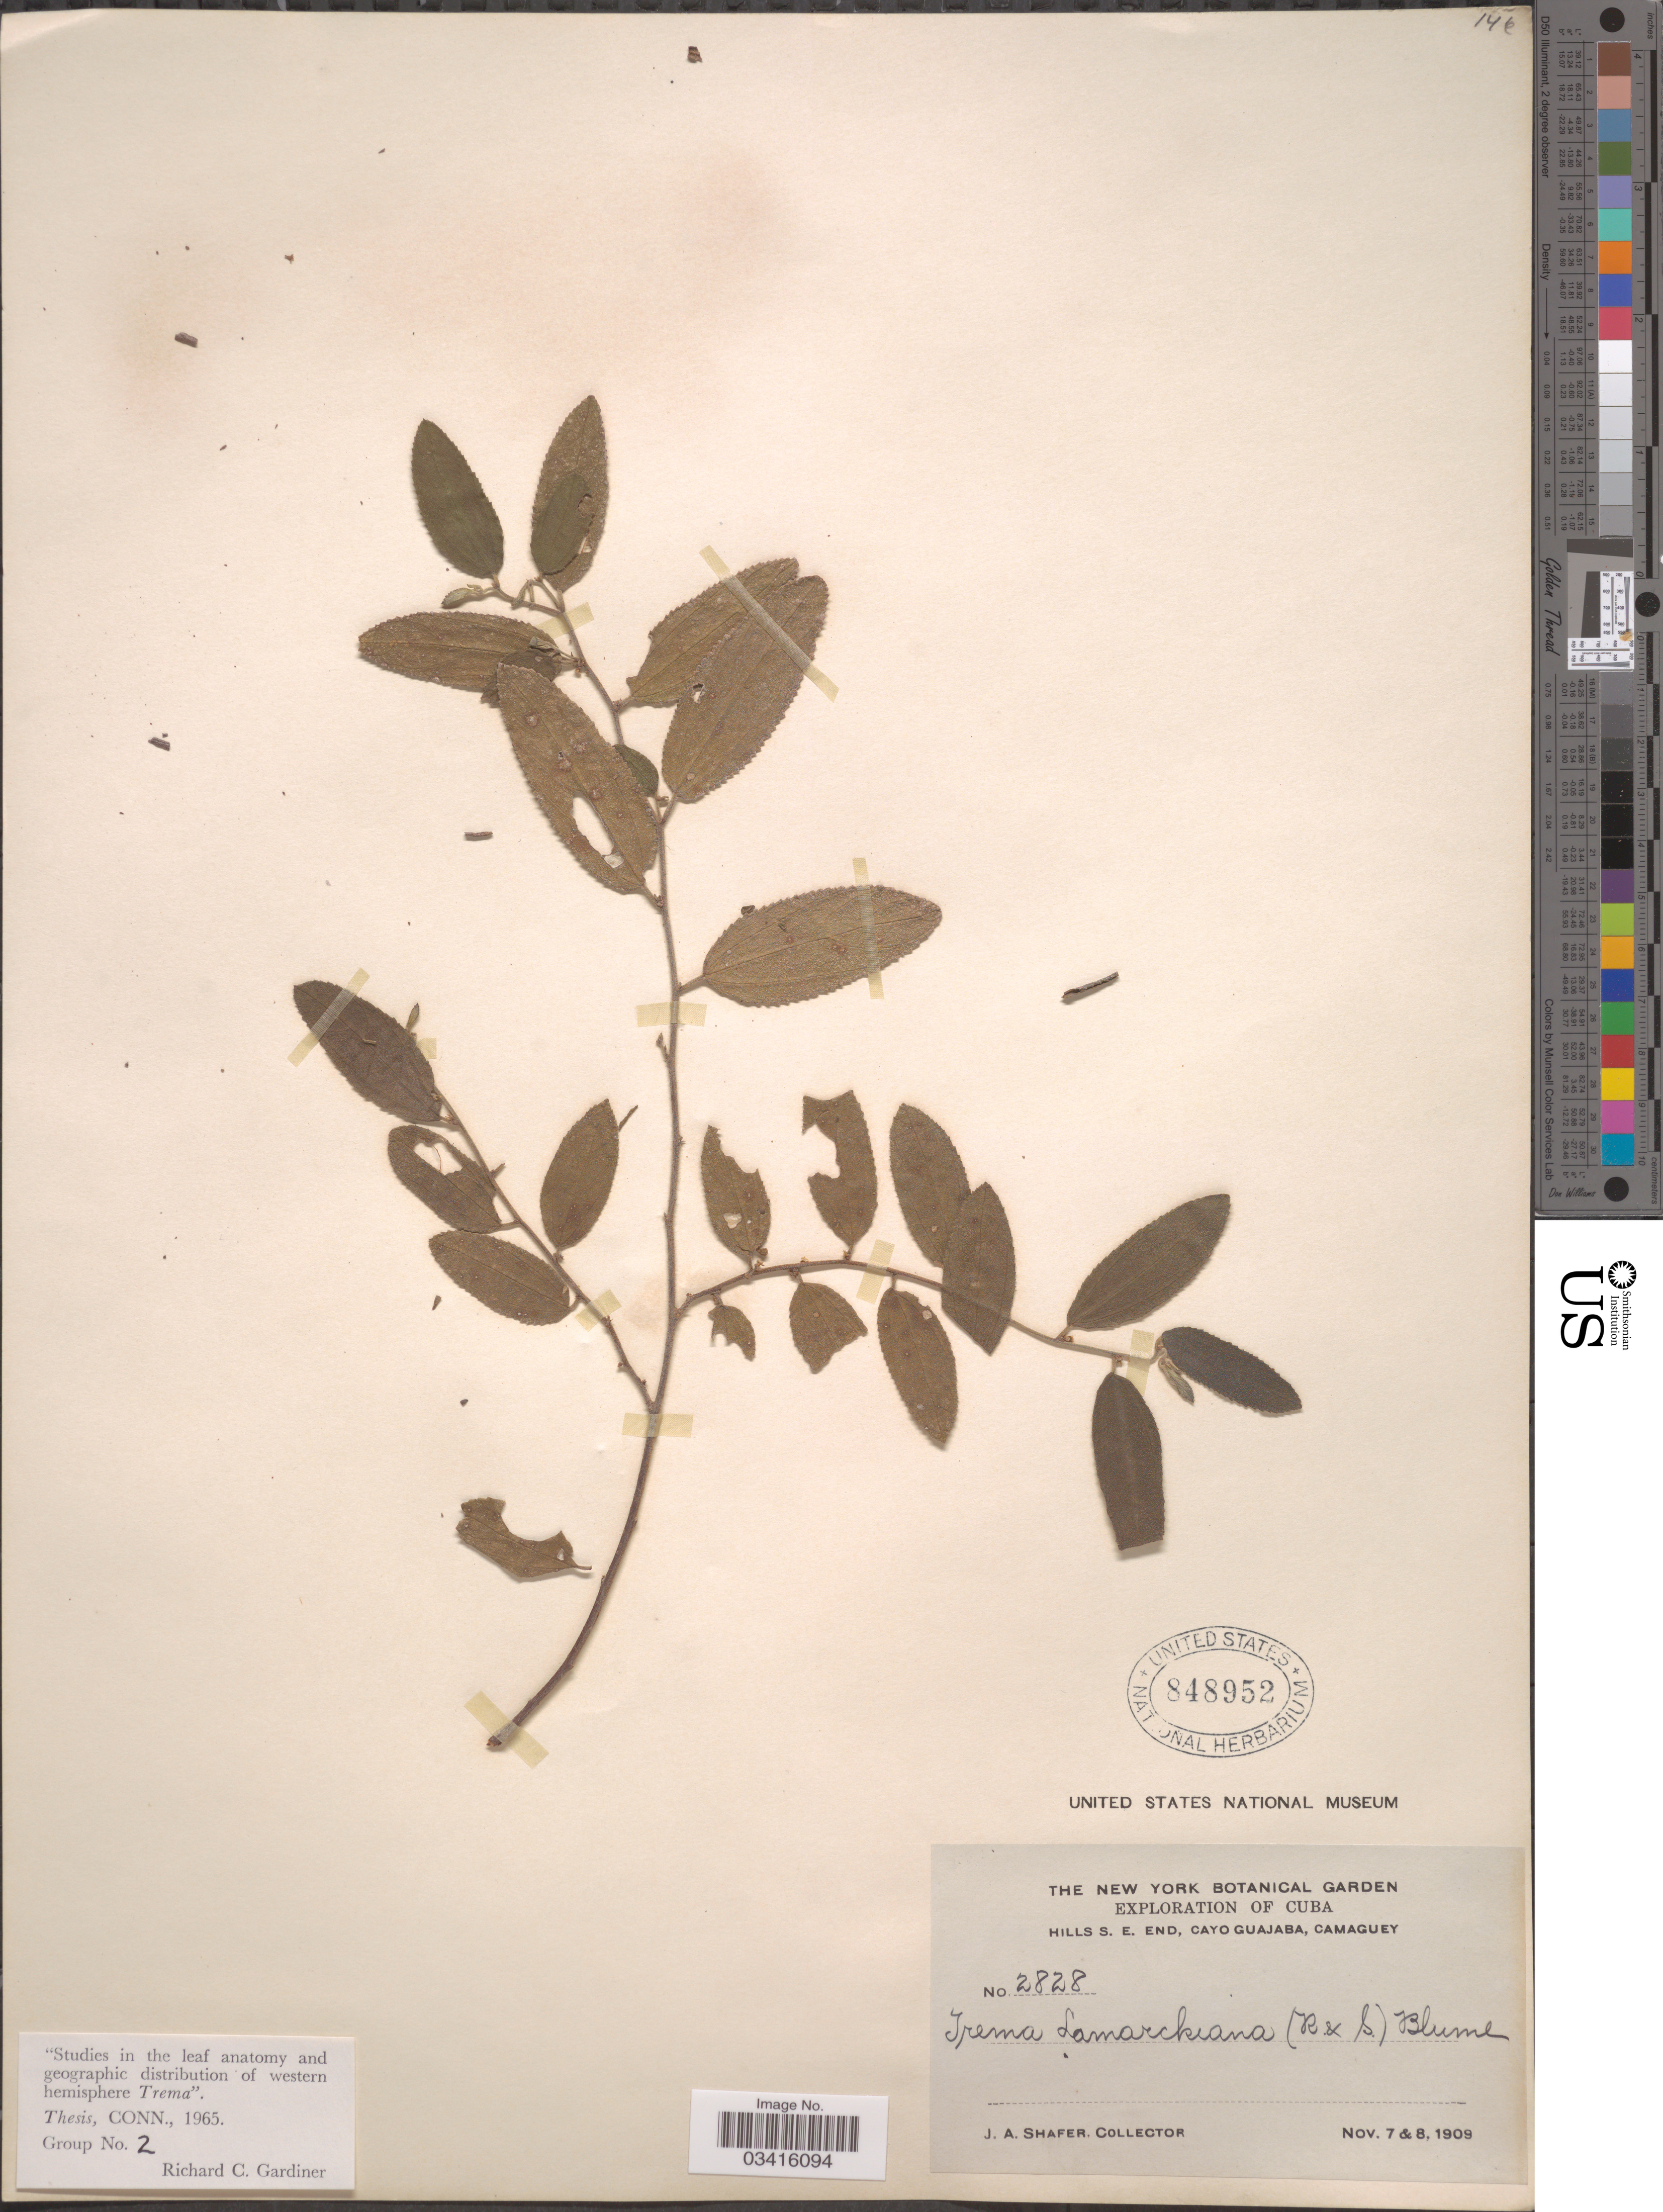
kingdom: Plantae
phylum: Tracheophyta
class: Magnoliopsida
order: Rosales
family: Cannabaceae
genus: Trema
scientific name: Trema lamarckianum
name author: (Schult.) Blume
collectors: J. A. Shafer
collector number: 2828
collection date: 1909-11-07/1909-11-08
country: Cuba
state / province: Camagüey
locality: Hills S.E. end, Cayo Guajaba.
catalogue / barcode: US 848952